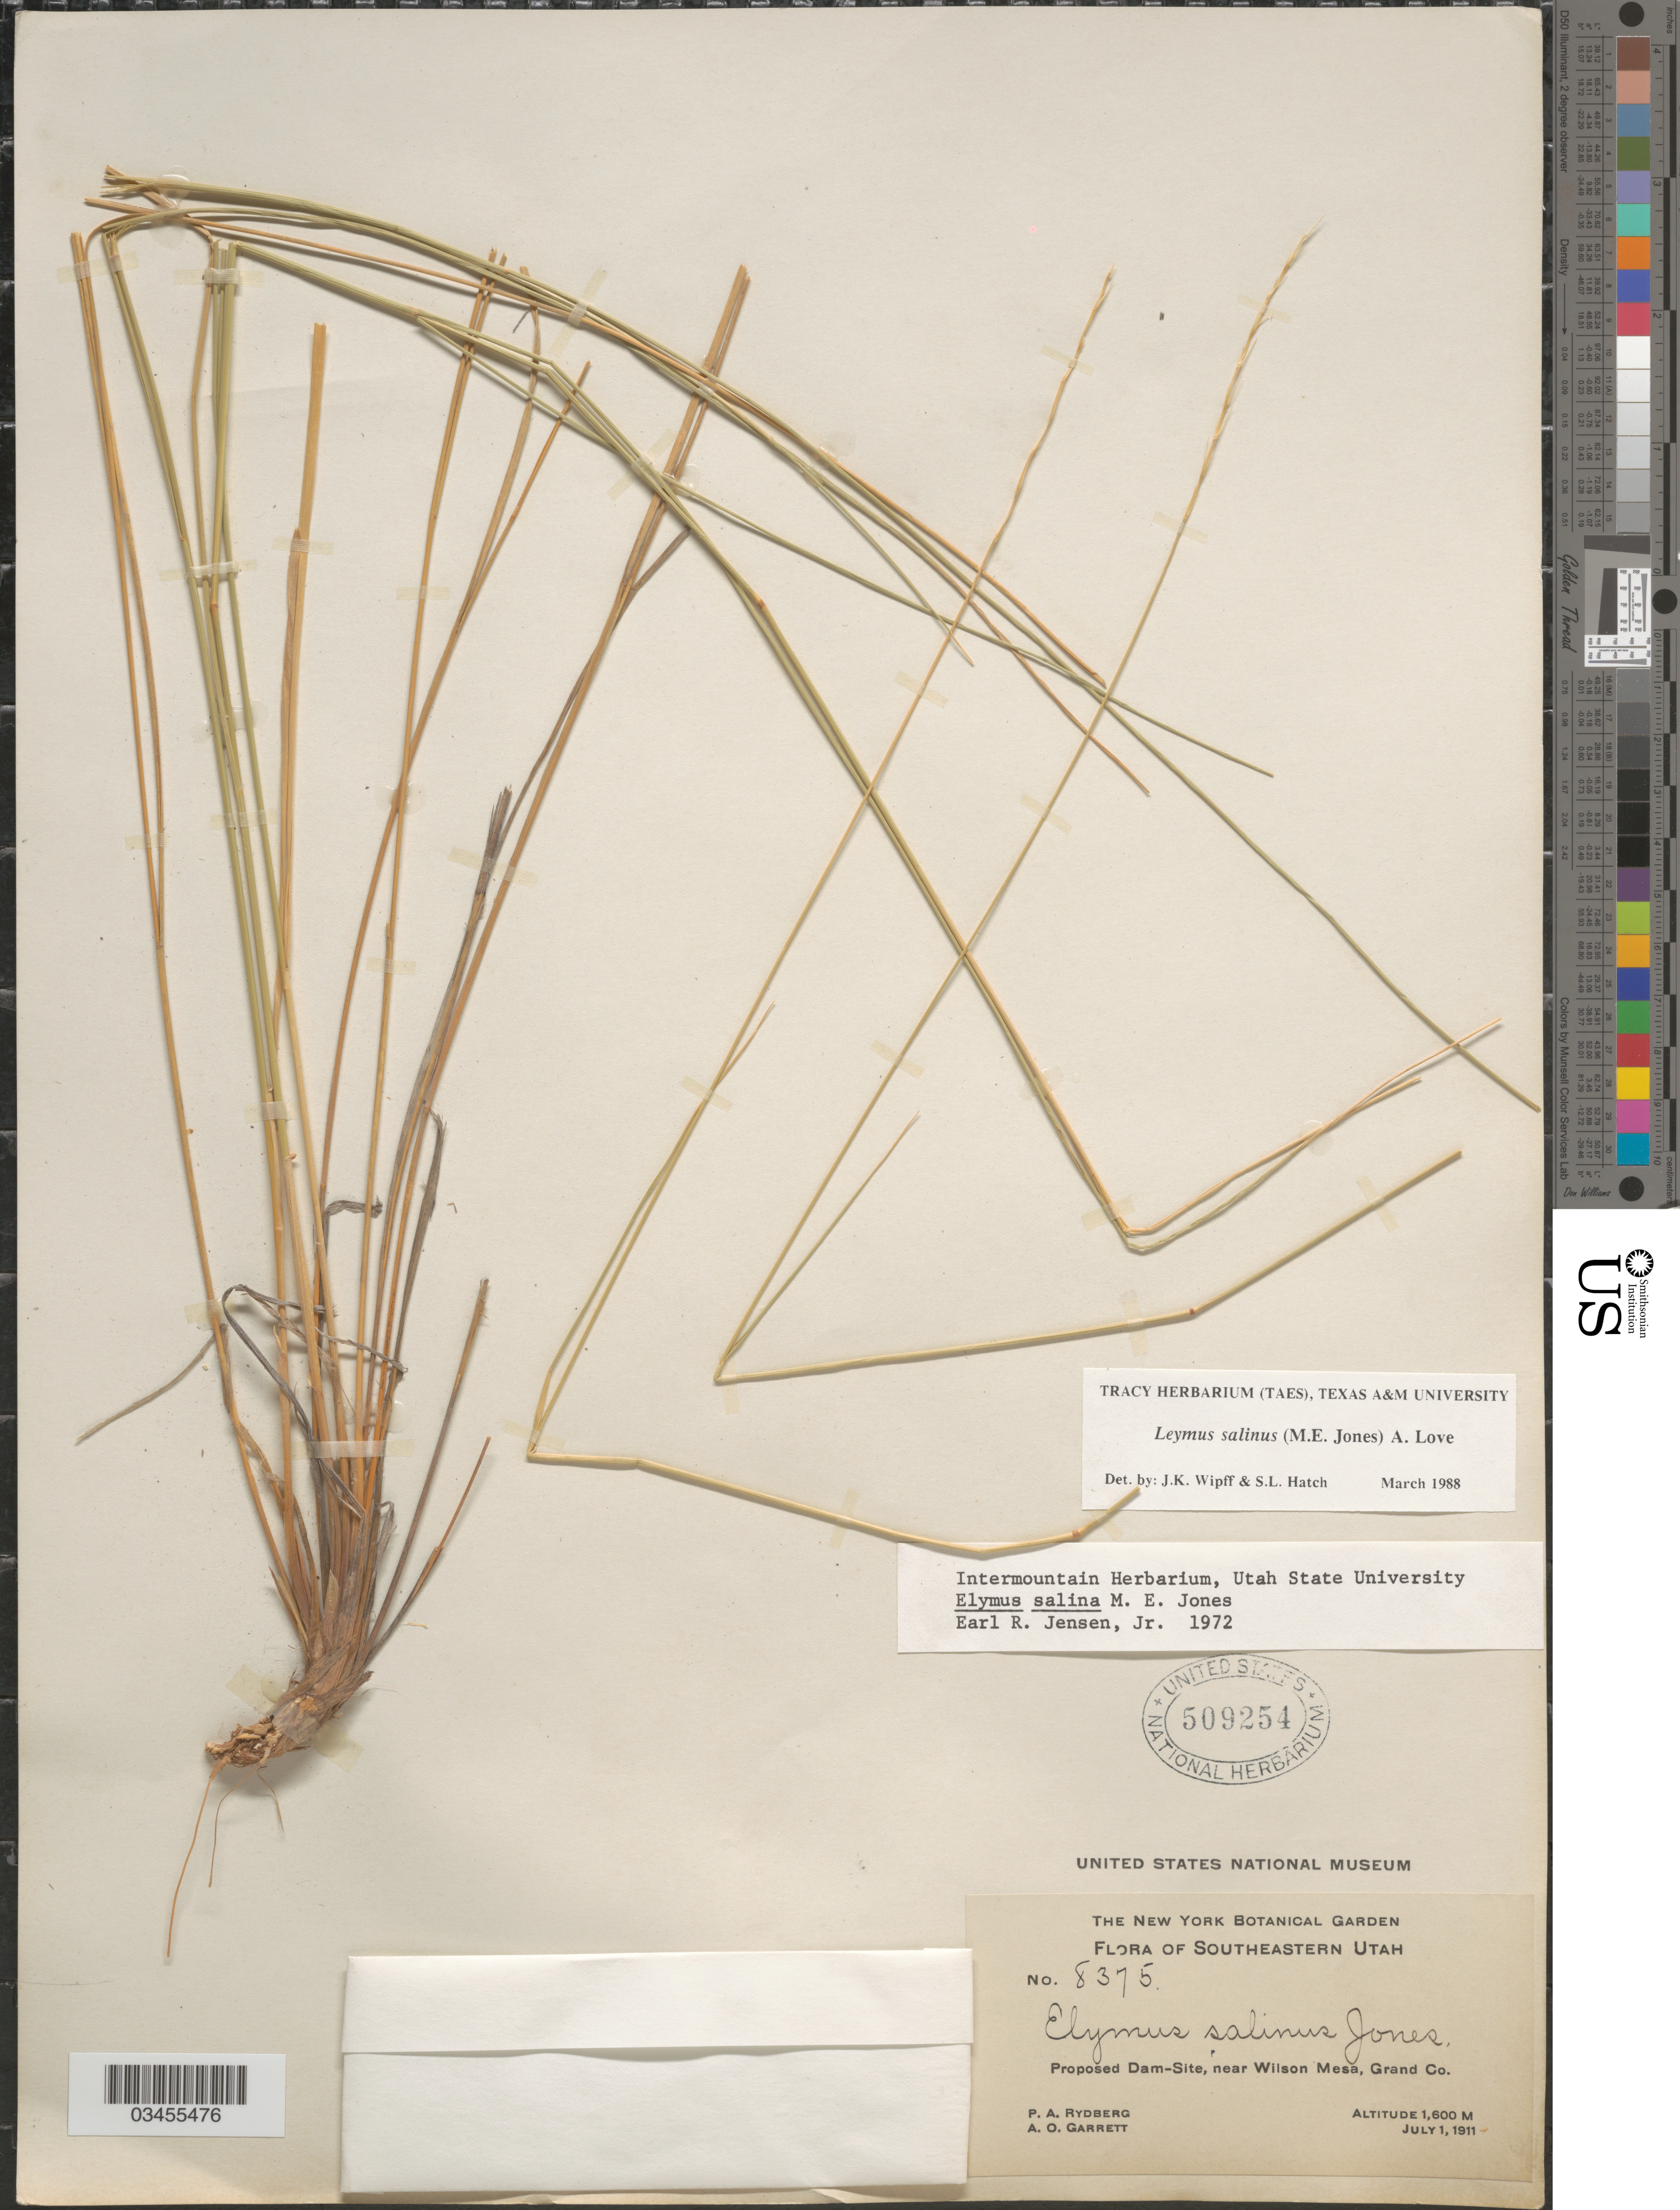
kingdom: Plantae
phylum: Tracheophyta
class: Liliopsida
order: Poales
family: Poaceae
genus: Leymus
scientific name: Leymus salina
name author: (M.E. Jones) Á. Löve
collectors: P. A. Rydberg & A. O. Garrett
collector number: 8375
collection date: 1911-07-01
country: United States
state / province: Utah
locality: Southeastern Utah. Proposed Dam-Site, near Wilson Mesa, Grand Co.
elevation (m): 1600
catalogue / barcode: US 509254